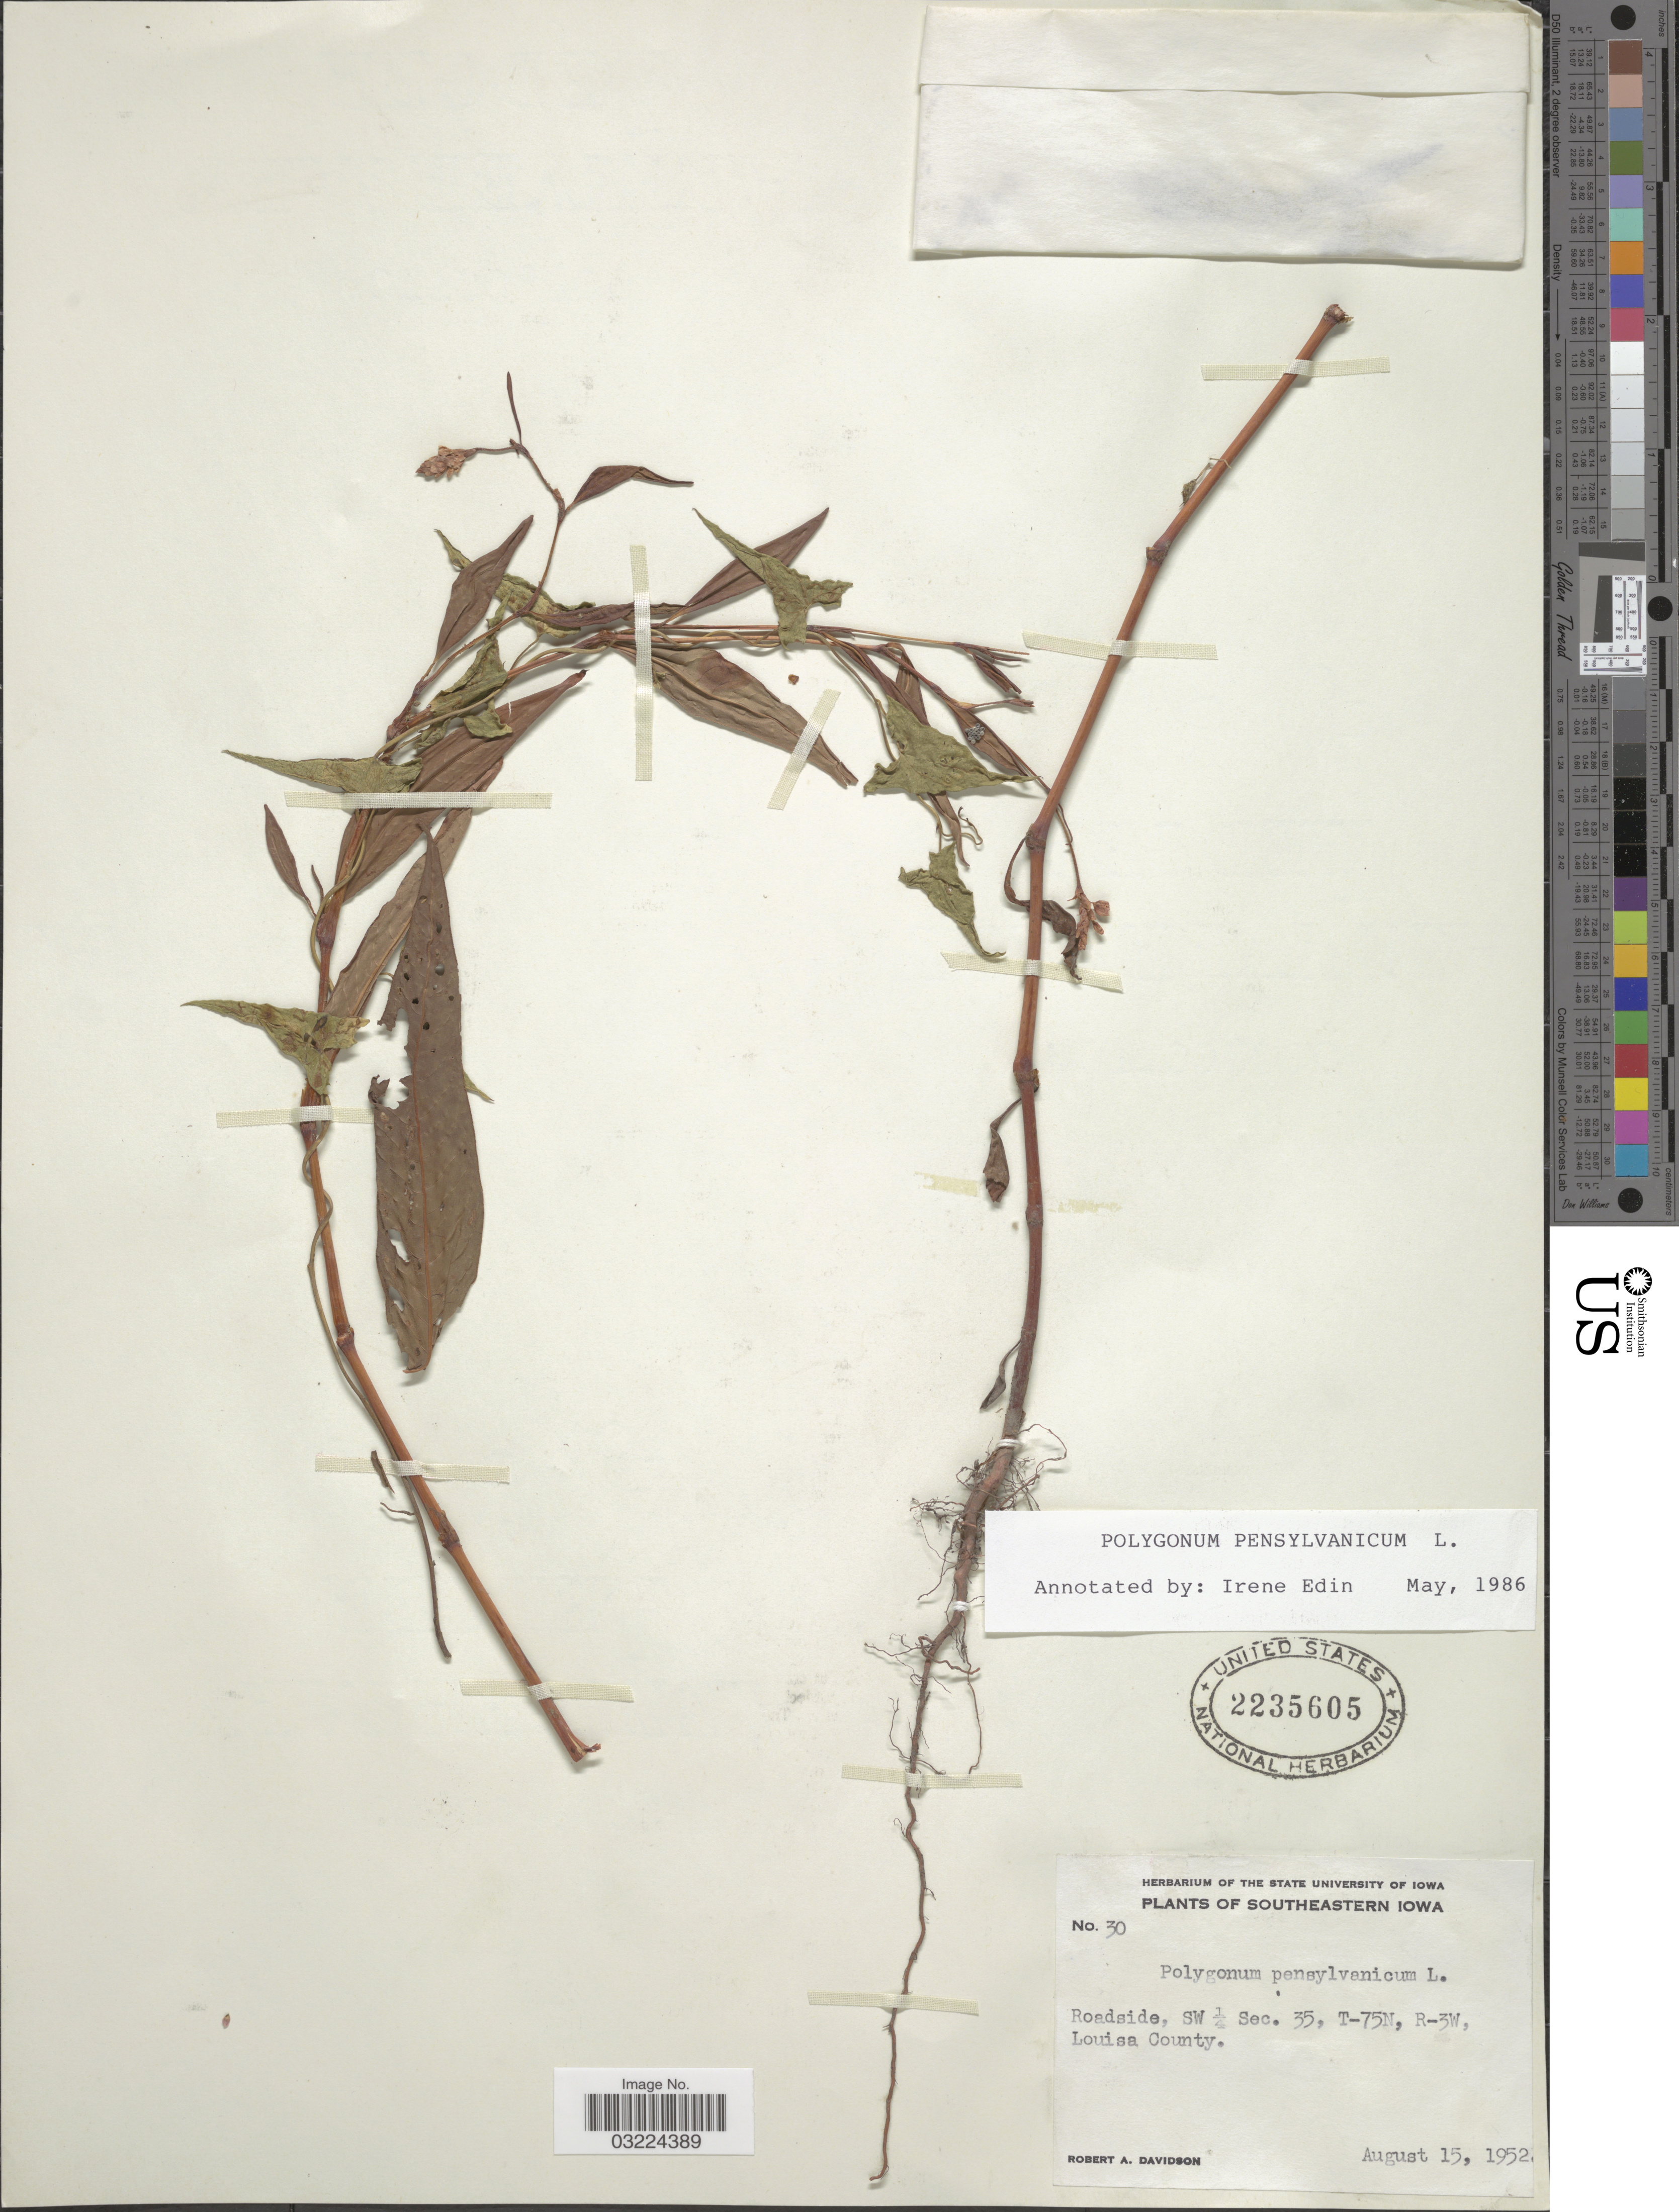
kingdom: Plantae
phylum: Tracheophyta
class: Magnoliopsida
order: Caryophyllales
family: Polygonaceae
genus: Persicaria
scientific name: Persicaria pensylvanica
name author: (L.) M. Gómez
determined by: Atha, D. E.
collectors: R. A. Davidson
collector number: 30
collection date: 1952-08-15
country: United States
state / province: Iowa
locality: Southeastern Iowa. Roadside, SW¼ Sec. 35, T-75N, R-3W, Louisa County.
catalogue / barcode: US 2235605